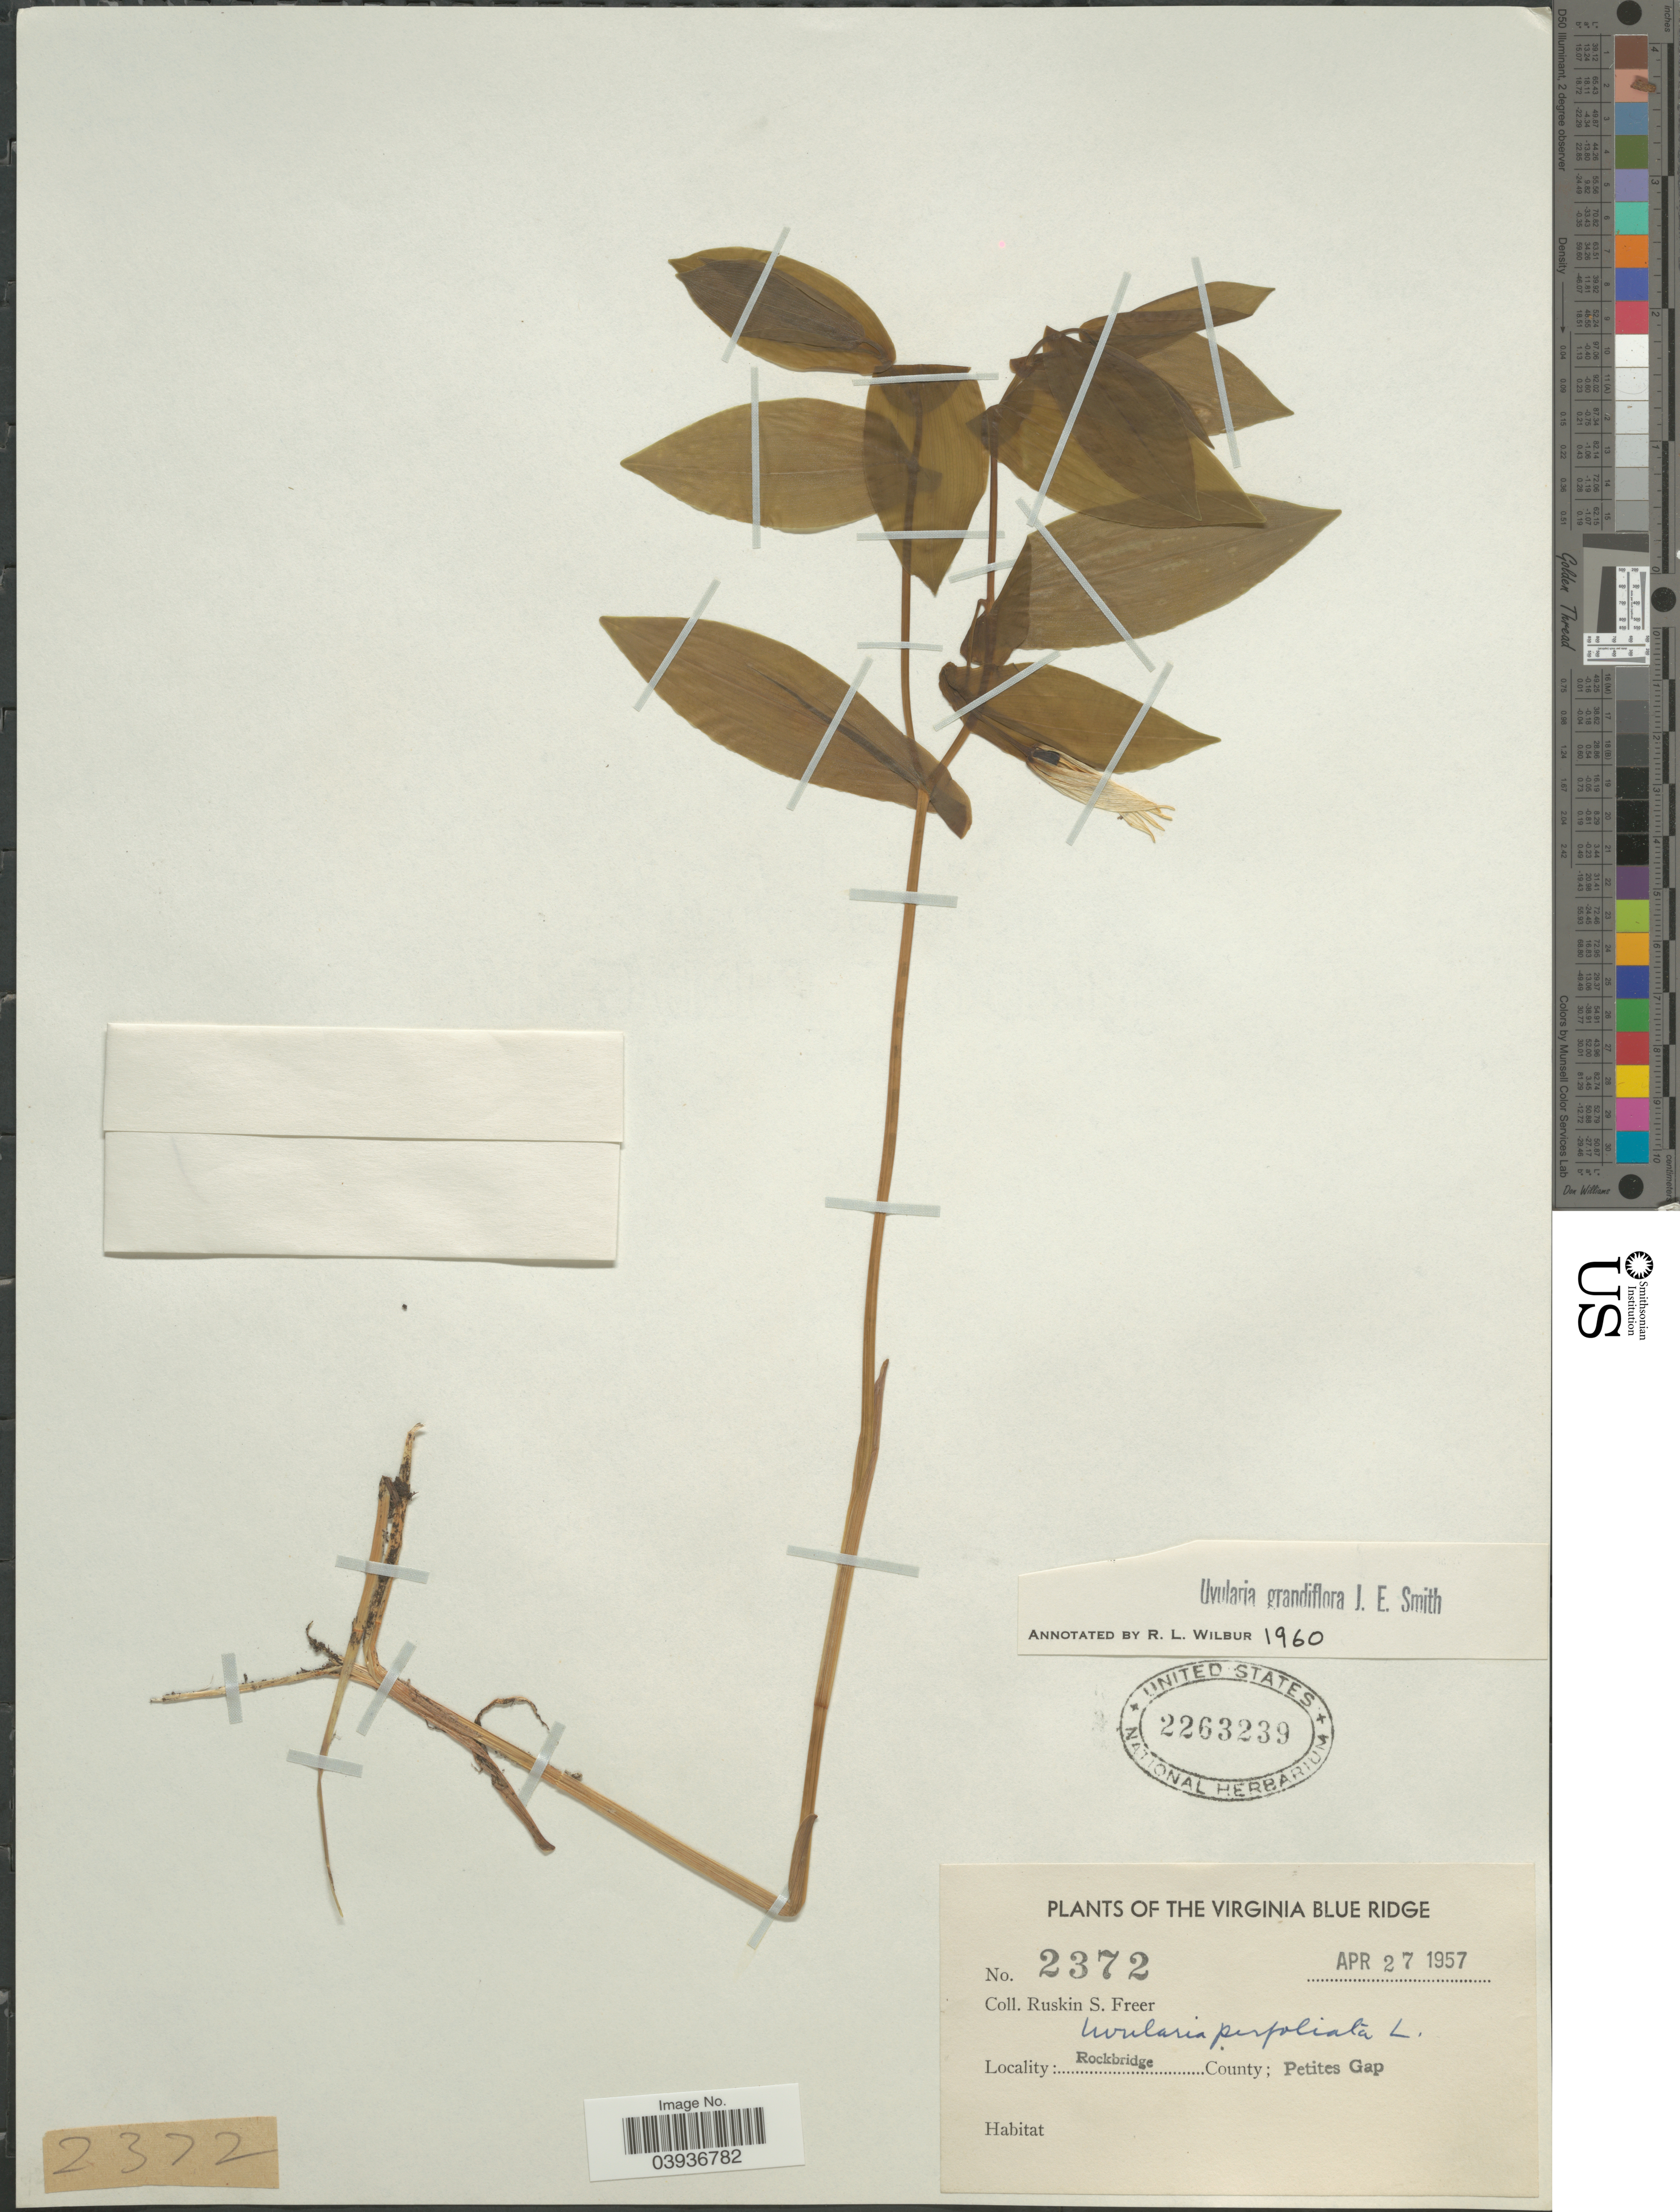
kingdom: Plantae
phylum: Tracheophyta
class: Liliopsida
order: Liliales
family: Colchicaceae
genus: Uvularia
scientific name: Uvularia grandiflora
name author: Sm.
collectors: R. Freer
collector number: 2372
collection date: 1957-04-27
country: United States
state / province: Virginia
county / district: Rockbridge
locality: The Virginia Blue Ridge. Rockbridge County; Petites Gap.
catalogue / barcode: US 2263239